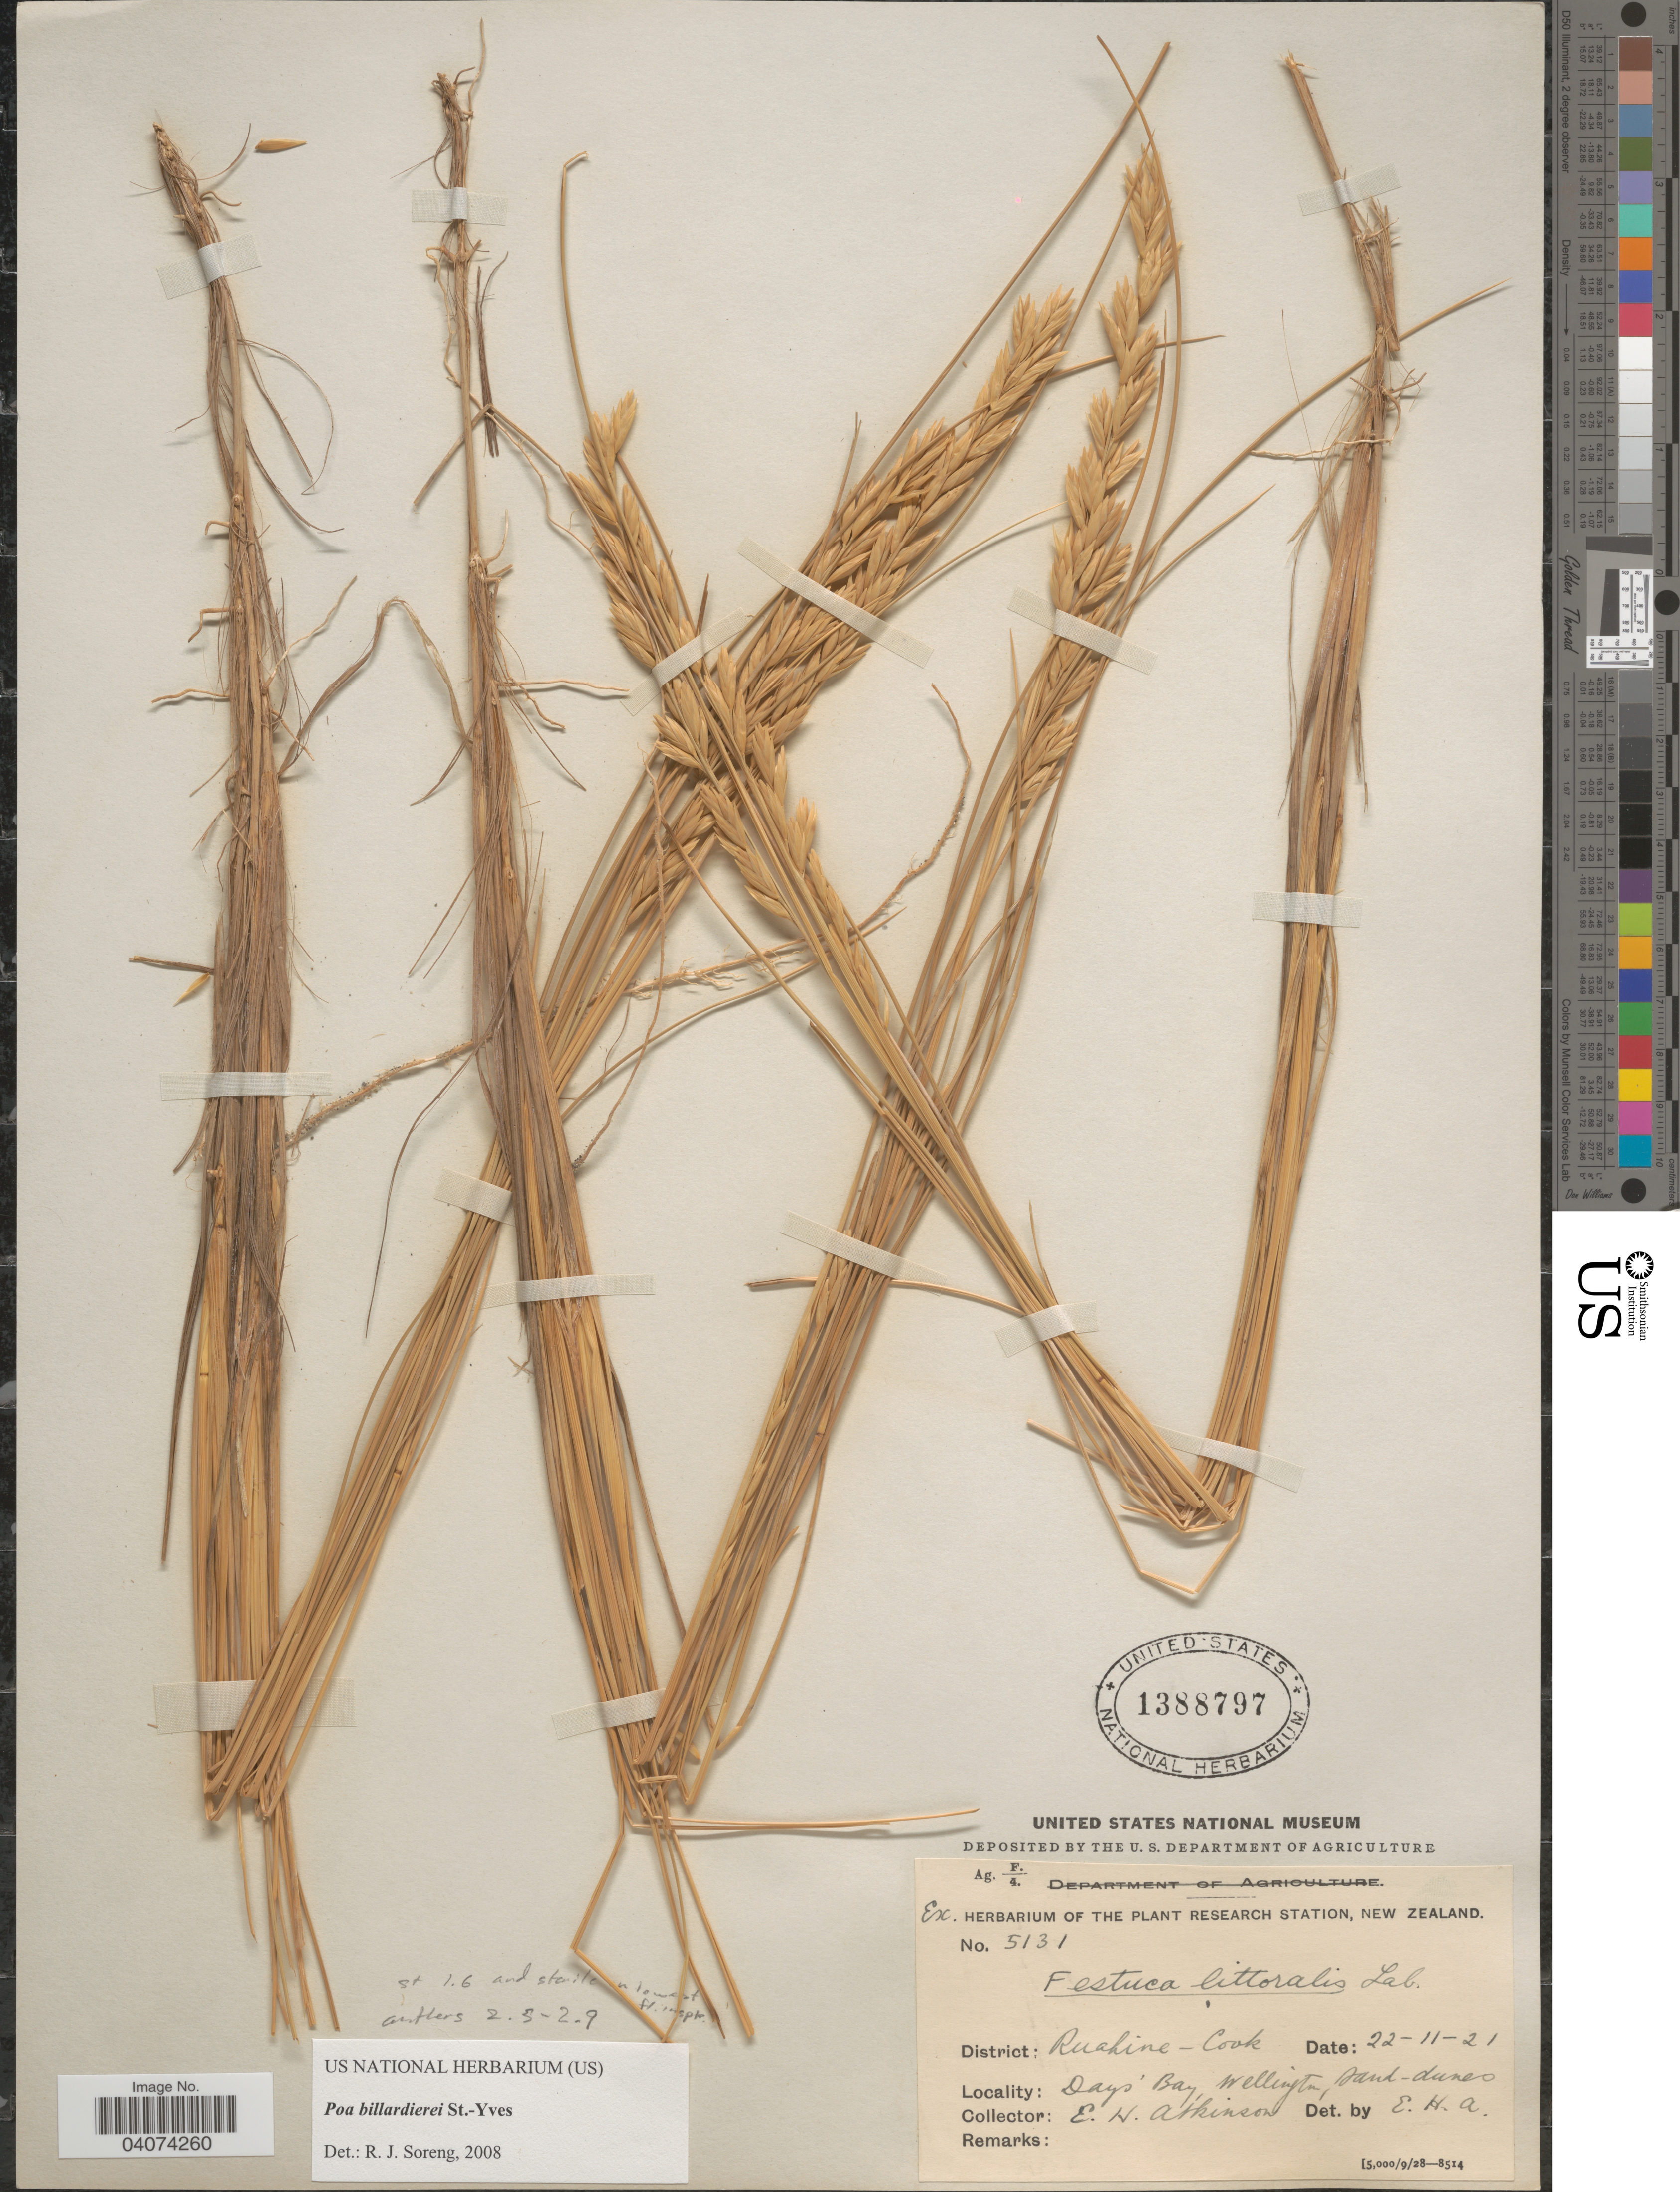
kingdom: Plantae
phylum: Tracheophyta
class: Liliopsida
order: Poales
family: Poaceae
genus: Poa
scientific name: Poa billardierei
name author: (Spreng.) St.-Yves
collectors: E. Atkinson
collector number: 5131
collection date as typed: Transcribed d/m/y: 22/11/21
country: New Zealand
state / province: Wellington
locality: District: Ruahine-Cook. Days' Bay.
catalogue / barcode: US 1388797